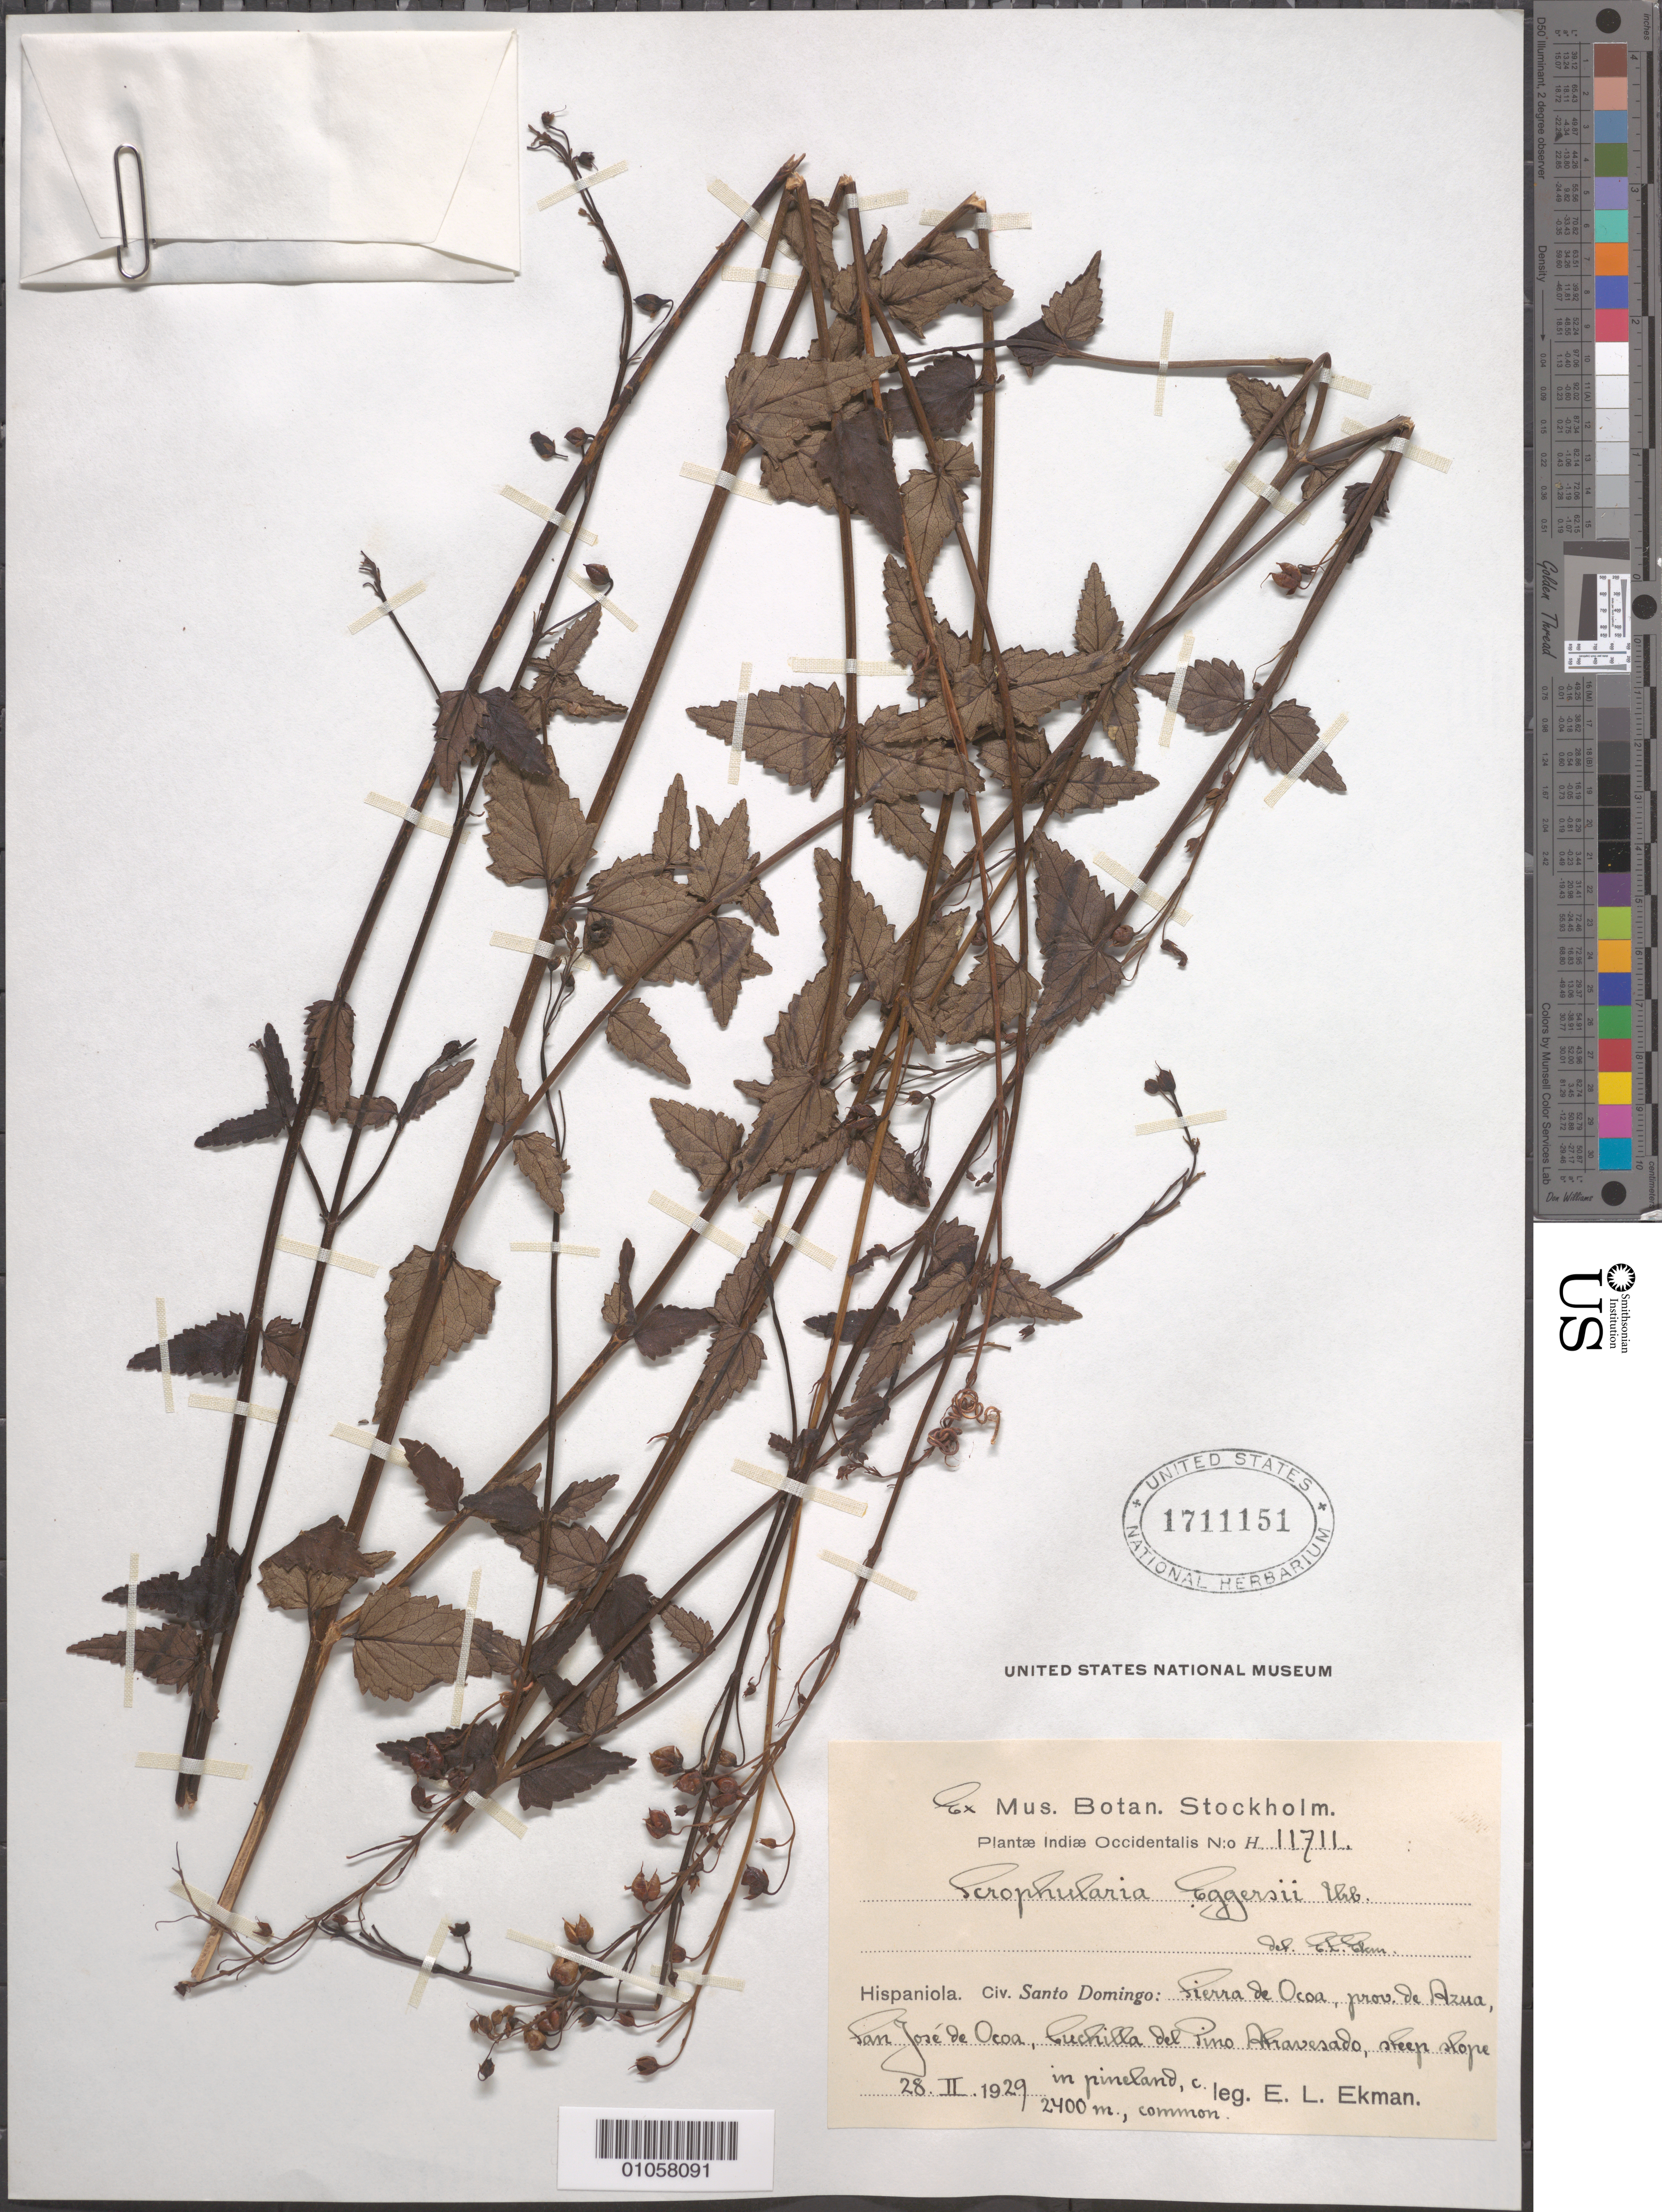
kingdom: Plantae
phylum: Tracheophyta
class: Magnoliopsida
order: Lamiales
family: Scrophulariaceae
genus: Scrophularia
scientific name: Scrophularia eggersii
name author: Urb.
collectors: E. L. Ekman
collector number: H 1711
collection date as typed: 28 Feb 1929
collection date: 1929-02-28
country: Dominican Republic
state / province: Azua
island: Hispaniola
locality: Sierra de Ocoa, San José de Ocoa, Cuchilla del Pino Ahavesado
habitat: Steep slope, in pineland; common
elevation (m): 2400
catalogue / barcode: US 1711151